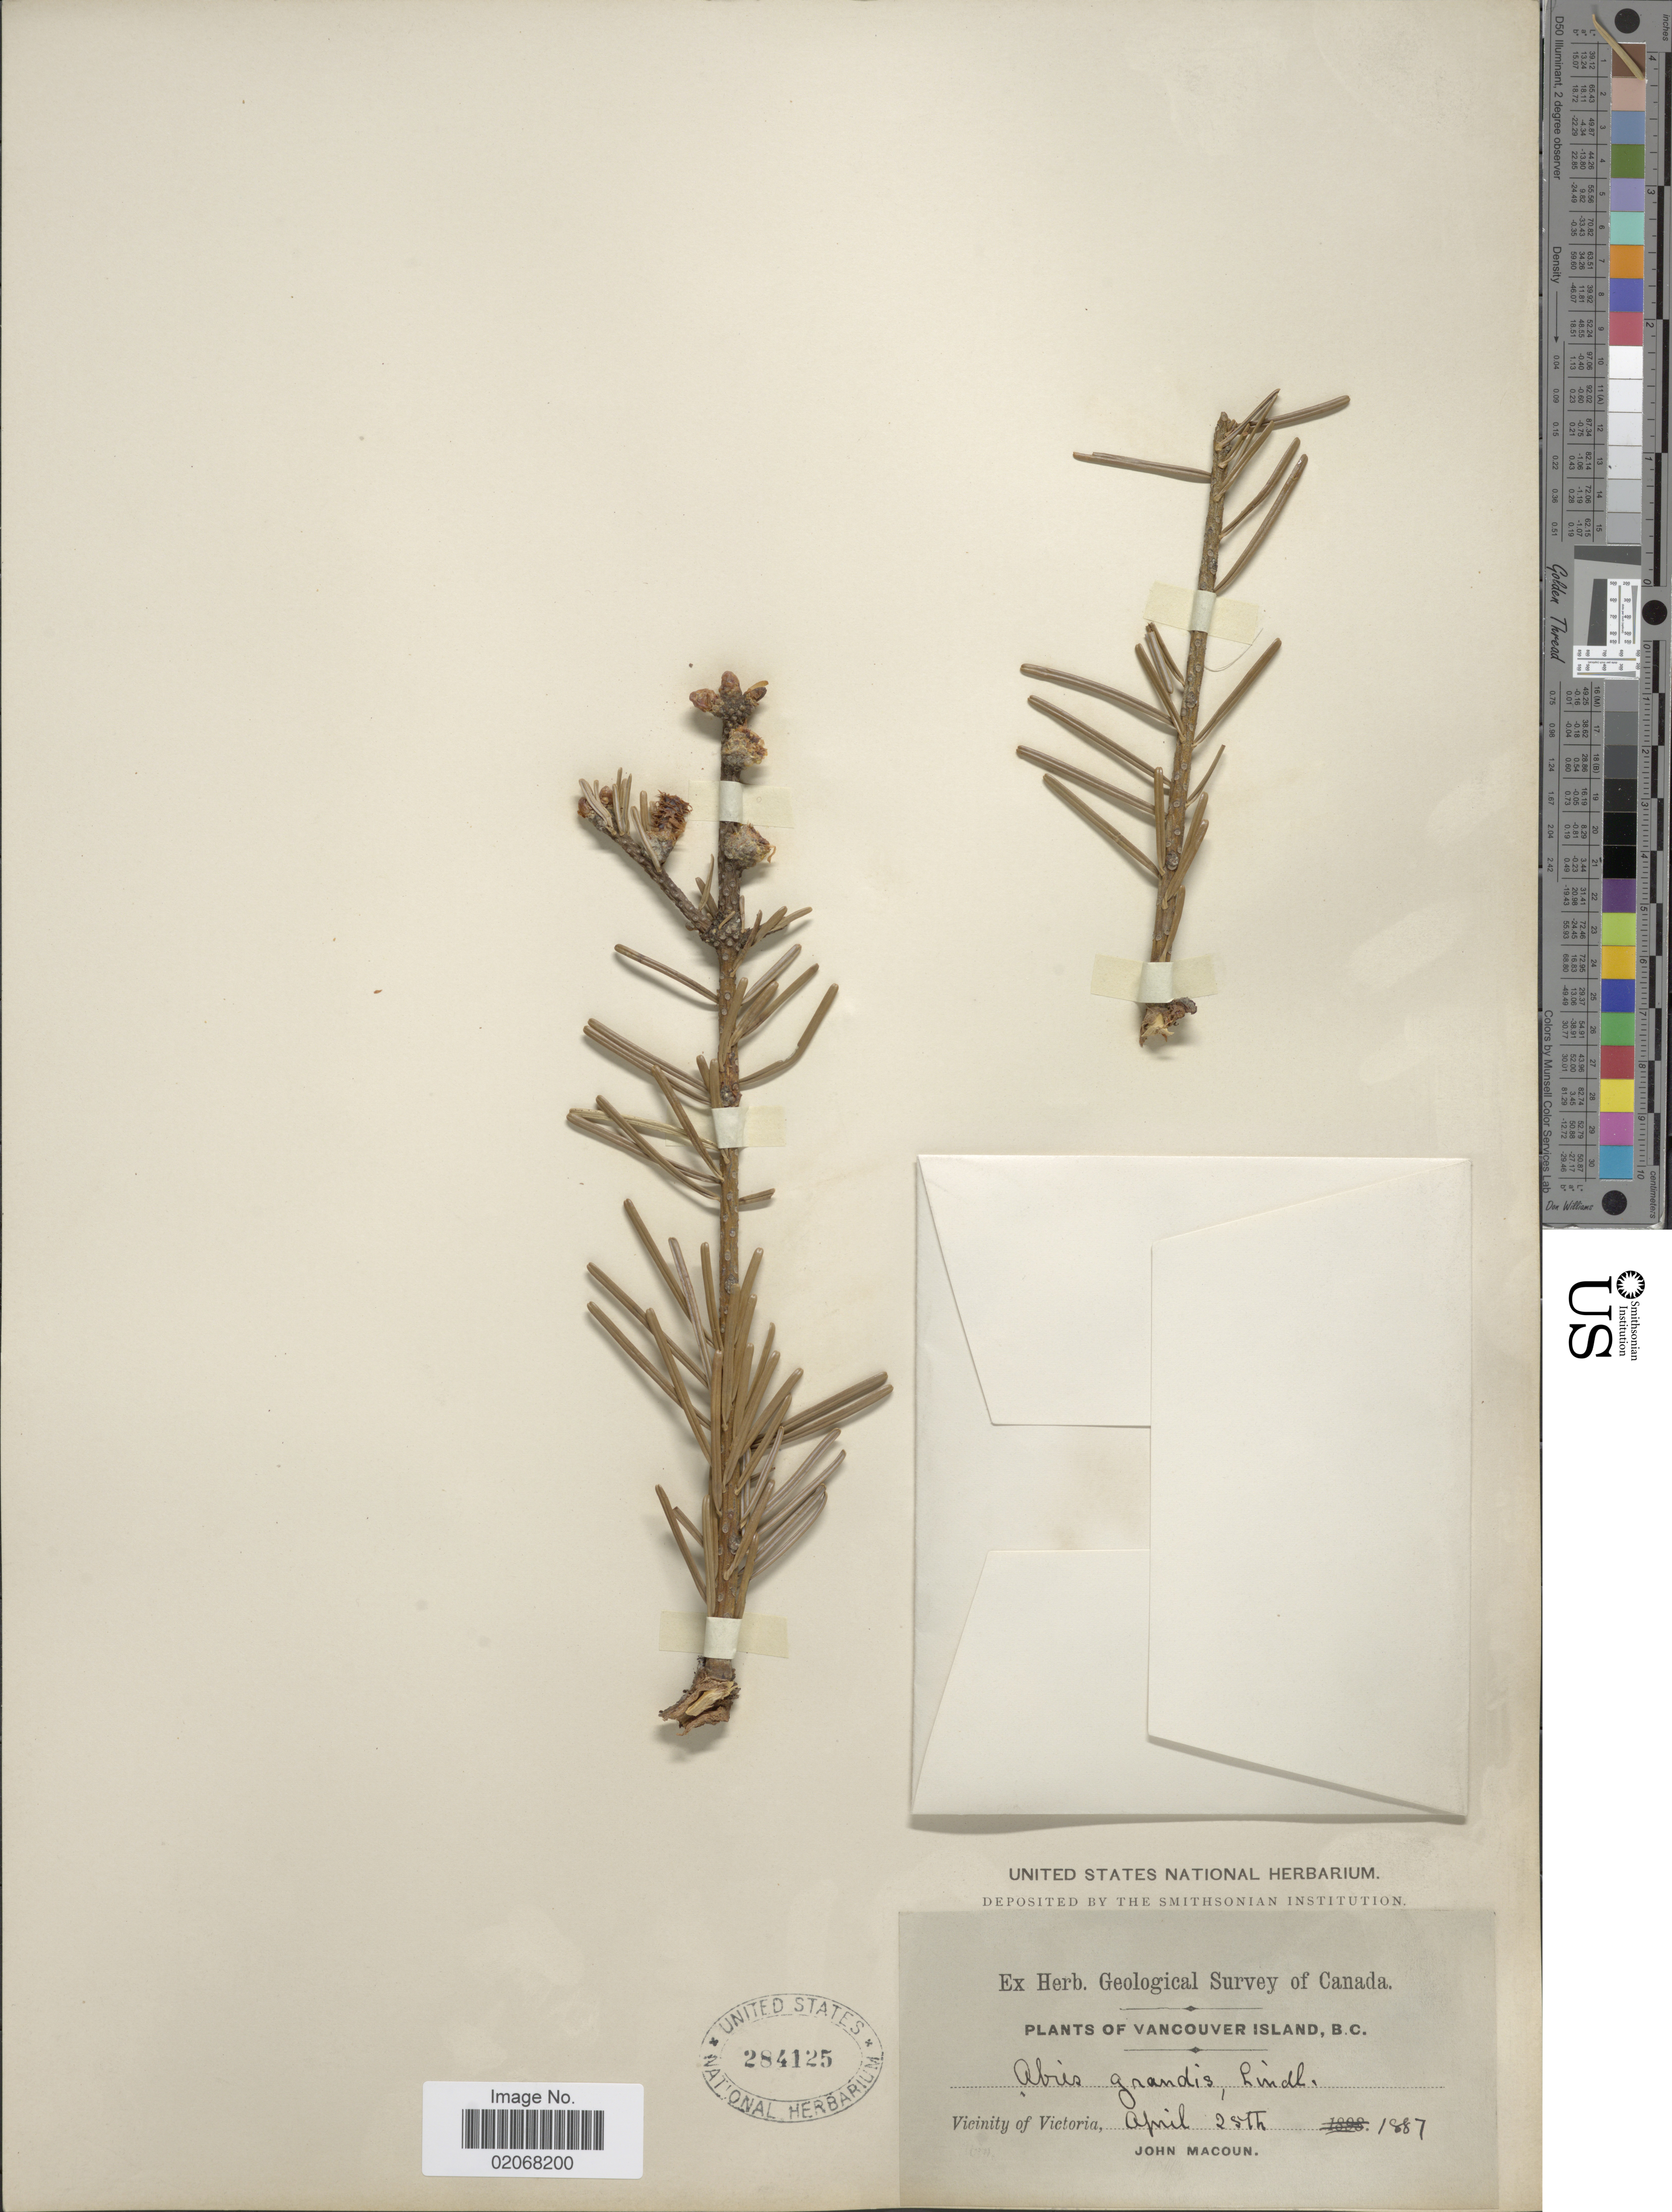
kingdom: Plantae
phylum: Tracheophyta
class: Pinopsida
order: Pinales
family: Pinaceae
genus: Abies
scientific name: Abies grandis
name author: (Douglas ex D. Don) Lindl.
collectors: J. Macoun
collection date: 1887-04-25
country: Canada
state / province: British Columbia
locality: Vancouver Island, Vicinity of Victoria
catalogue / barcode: US 284125